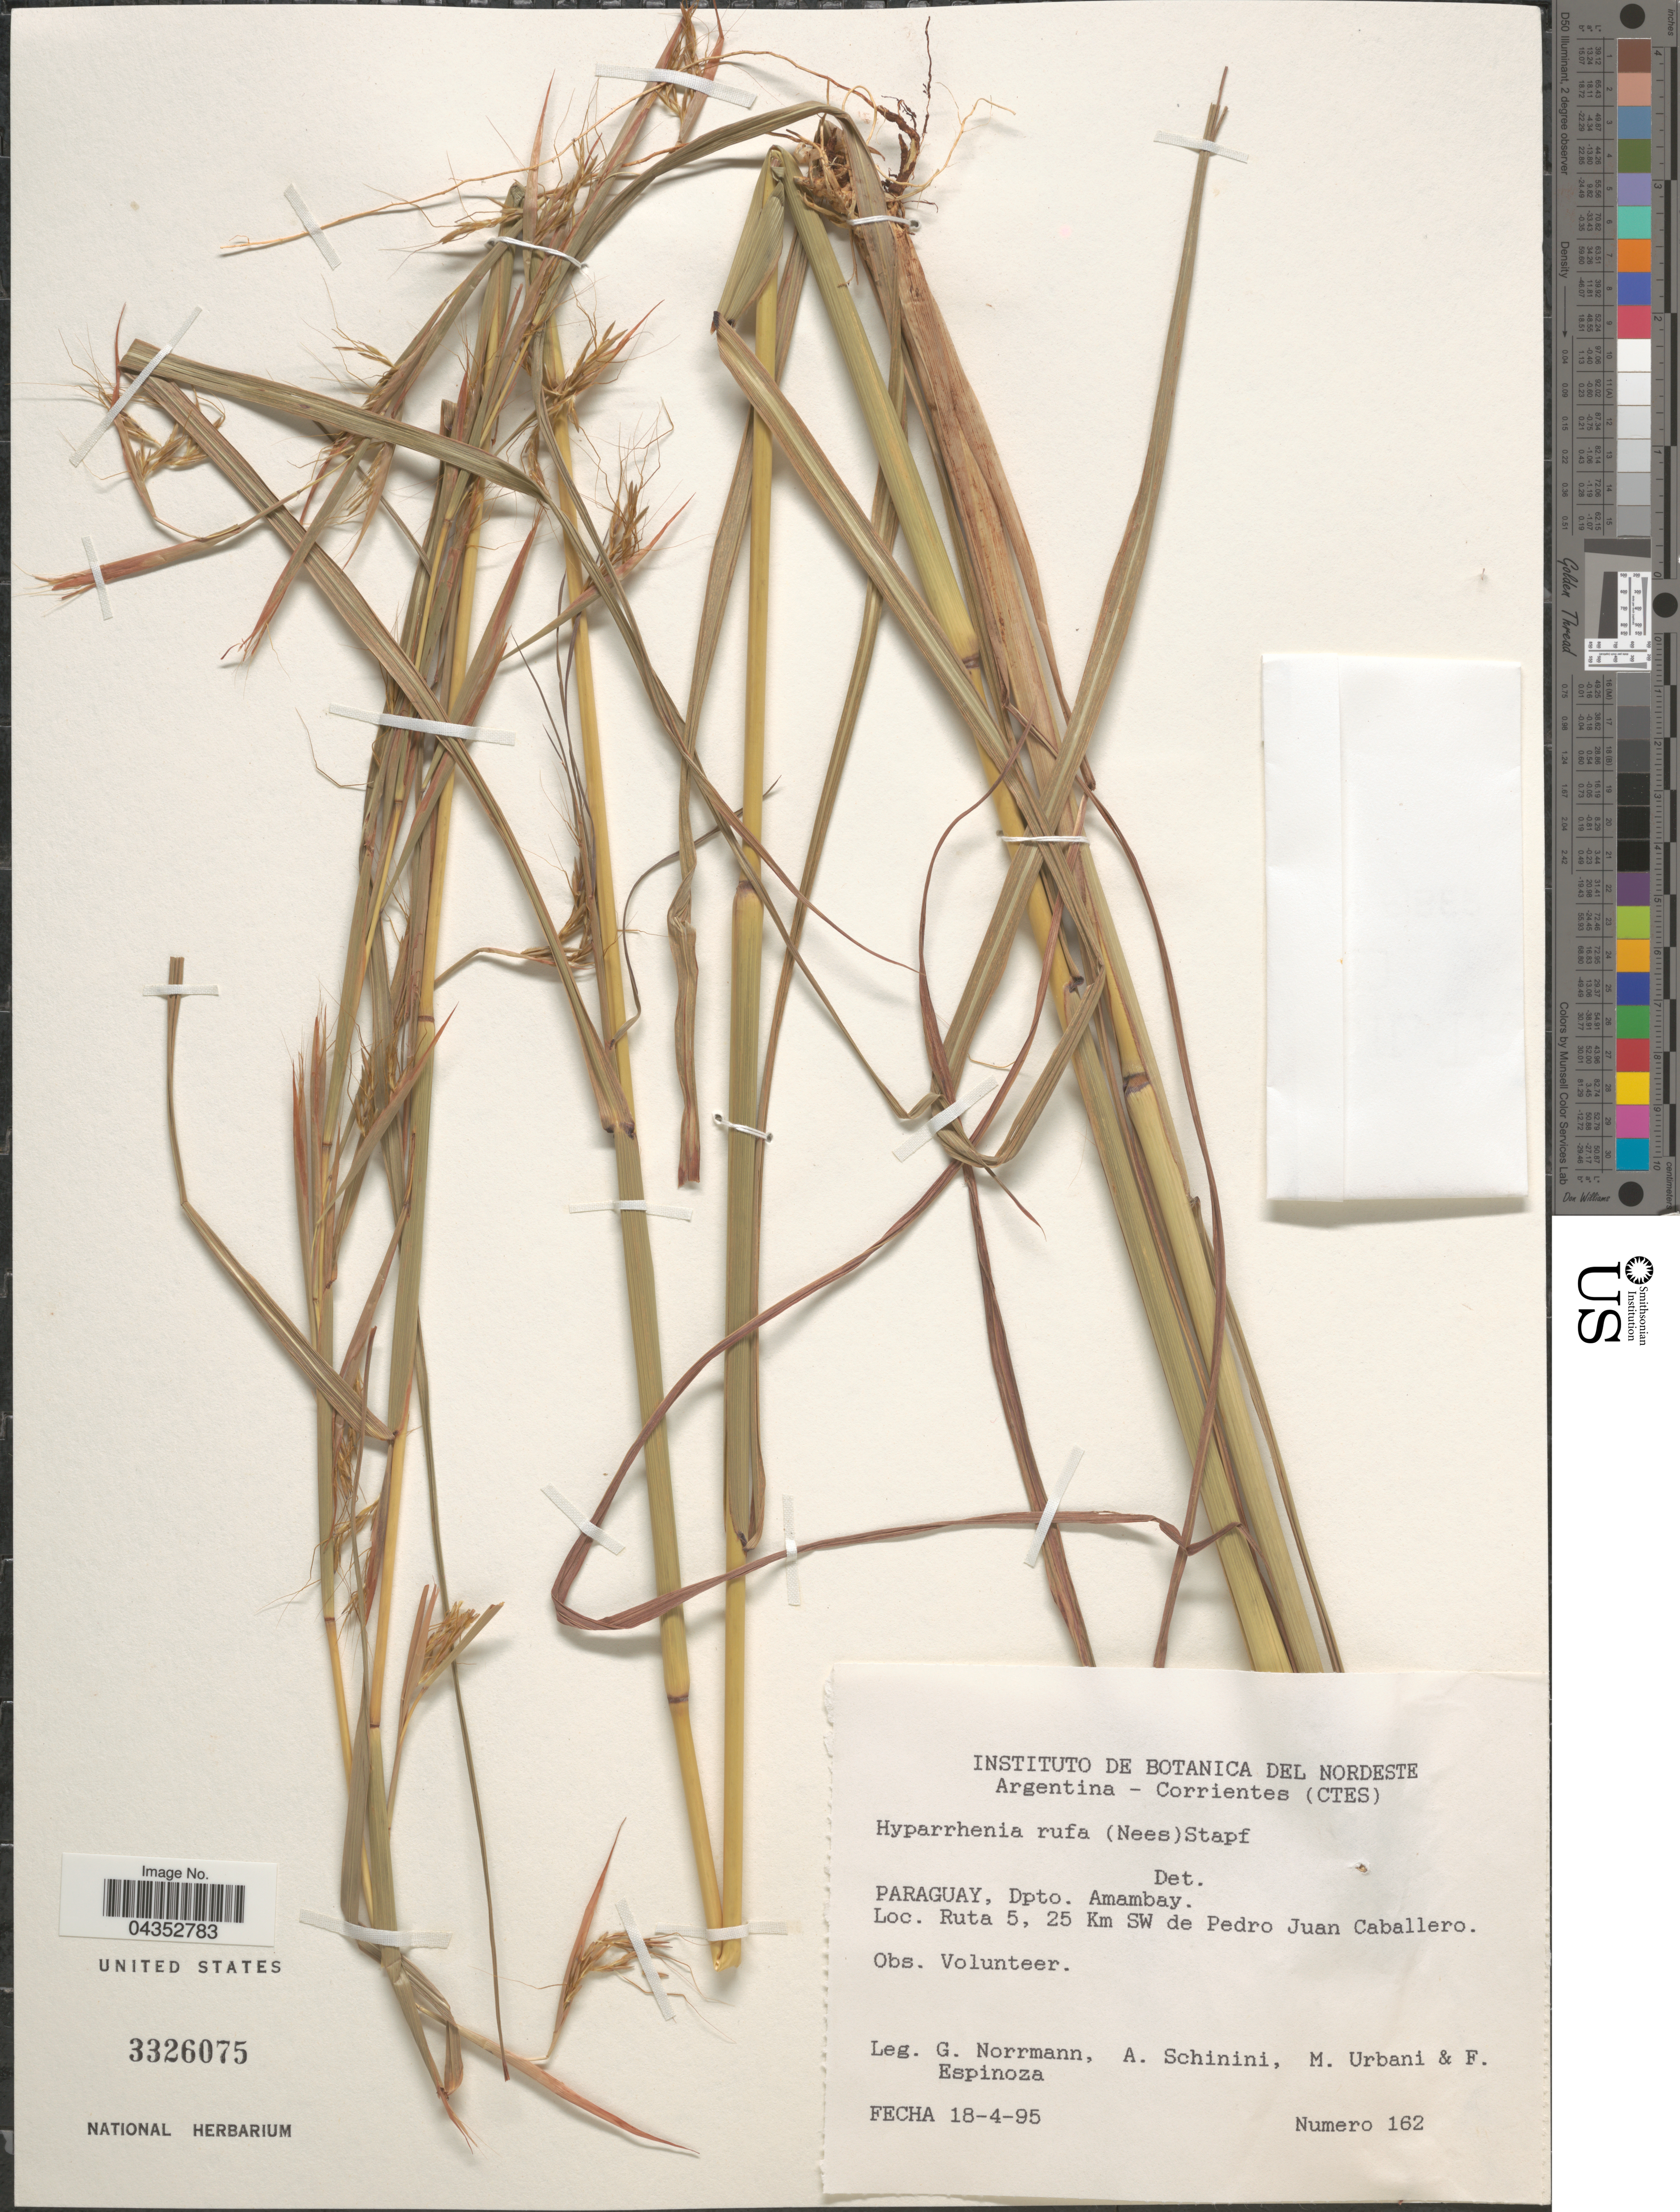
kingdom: Plantae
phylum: Tracheophyta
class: Liliopsida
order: Poales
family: Poaceae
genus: Hyparrhenia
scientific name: Hyparrhenia rufa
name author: (Nees) Stapf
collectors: G. Norrmann, A. Schinini, M. Urbani & F. Espinoza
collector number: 162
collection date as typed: Transcribed d/m/y: 18/4/95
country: Paraguay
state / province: Amambay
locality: Dpto. Amambay. Ruta 5, 25 Km SW de Pedro Juan Caballero.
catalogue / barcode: US 3326075